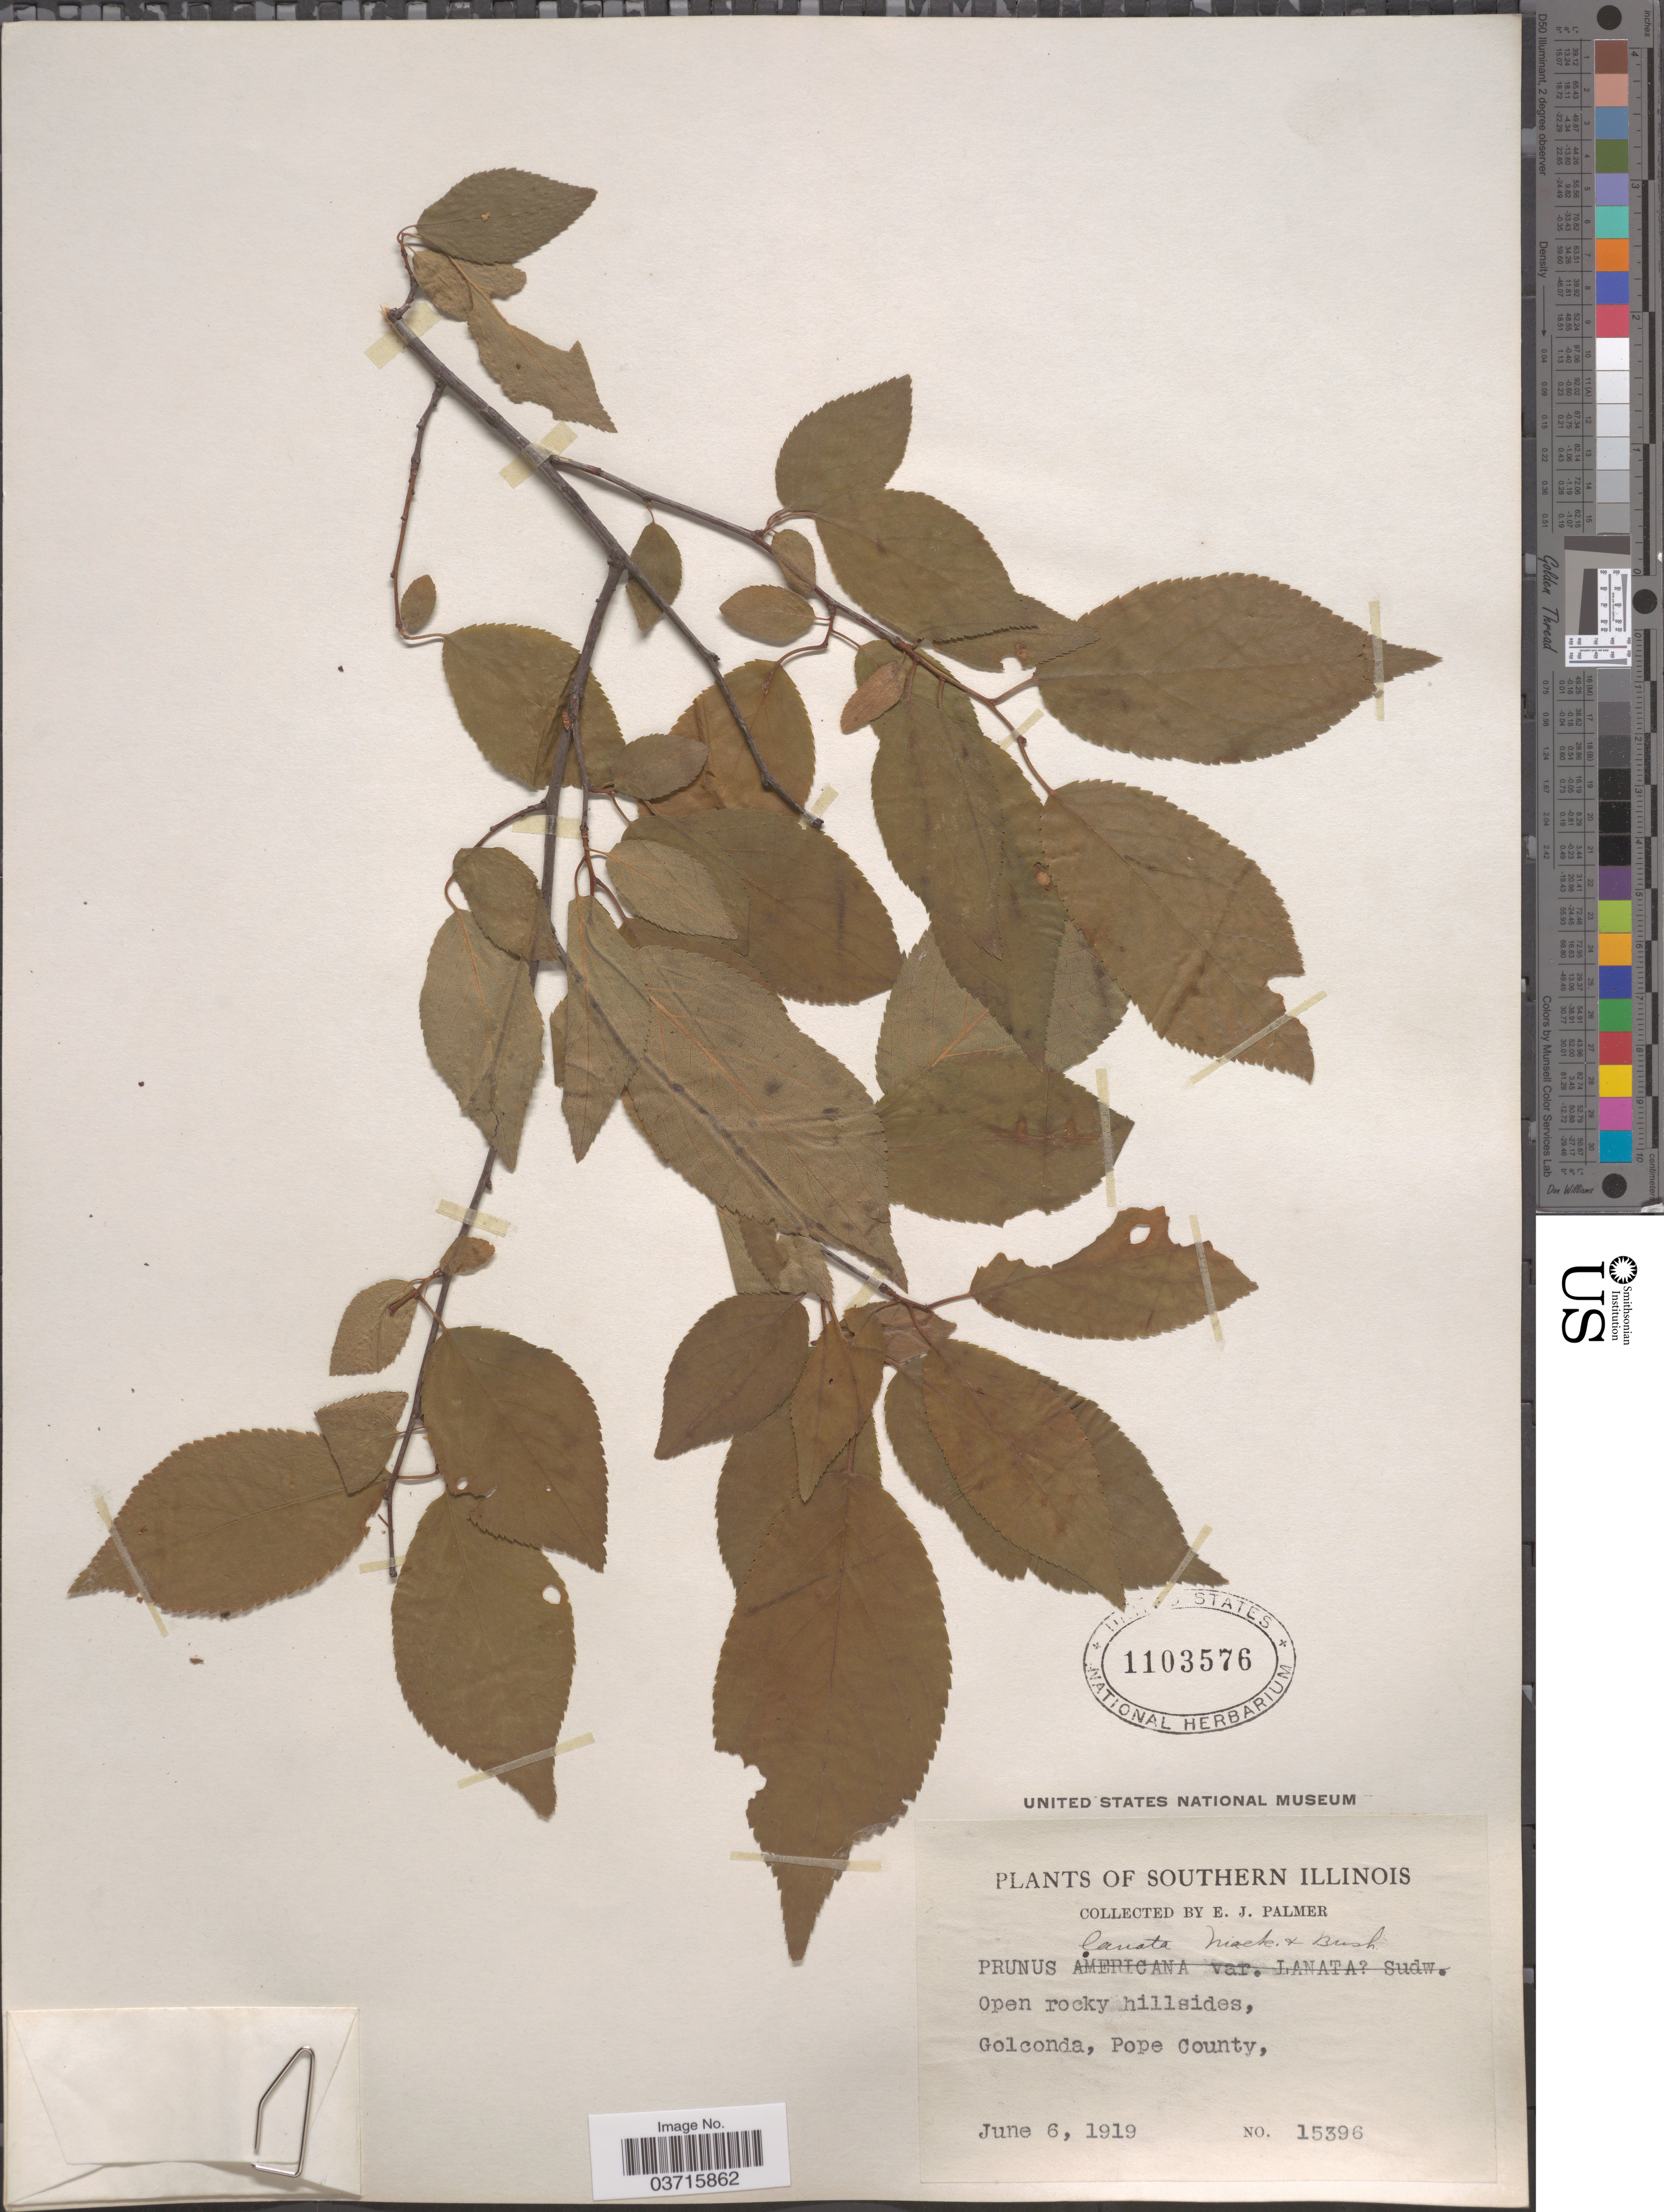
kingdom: Plantae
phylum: Tracheophyta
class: Magnoliopsida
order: Rosales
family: Rosaceae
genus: Prunus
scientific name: Prunus lanata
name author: (Sudw.) Mack. & Bush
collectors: E. J. Palmer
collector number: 15396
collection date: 1919-06-06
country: United States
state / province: Illinois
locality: Southern Illinois. Open rocky hillsides, Golconda, Pope County.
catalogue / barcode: US 1103576